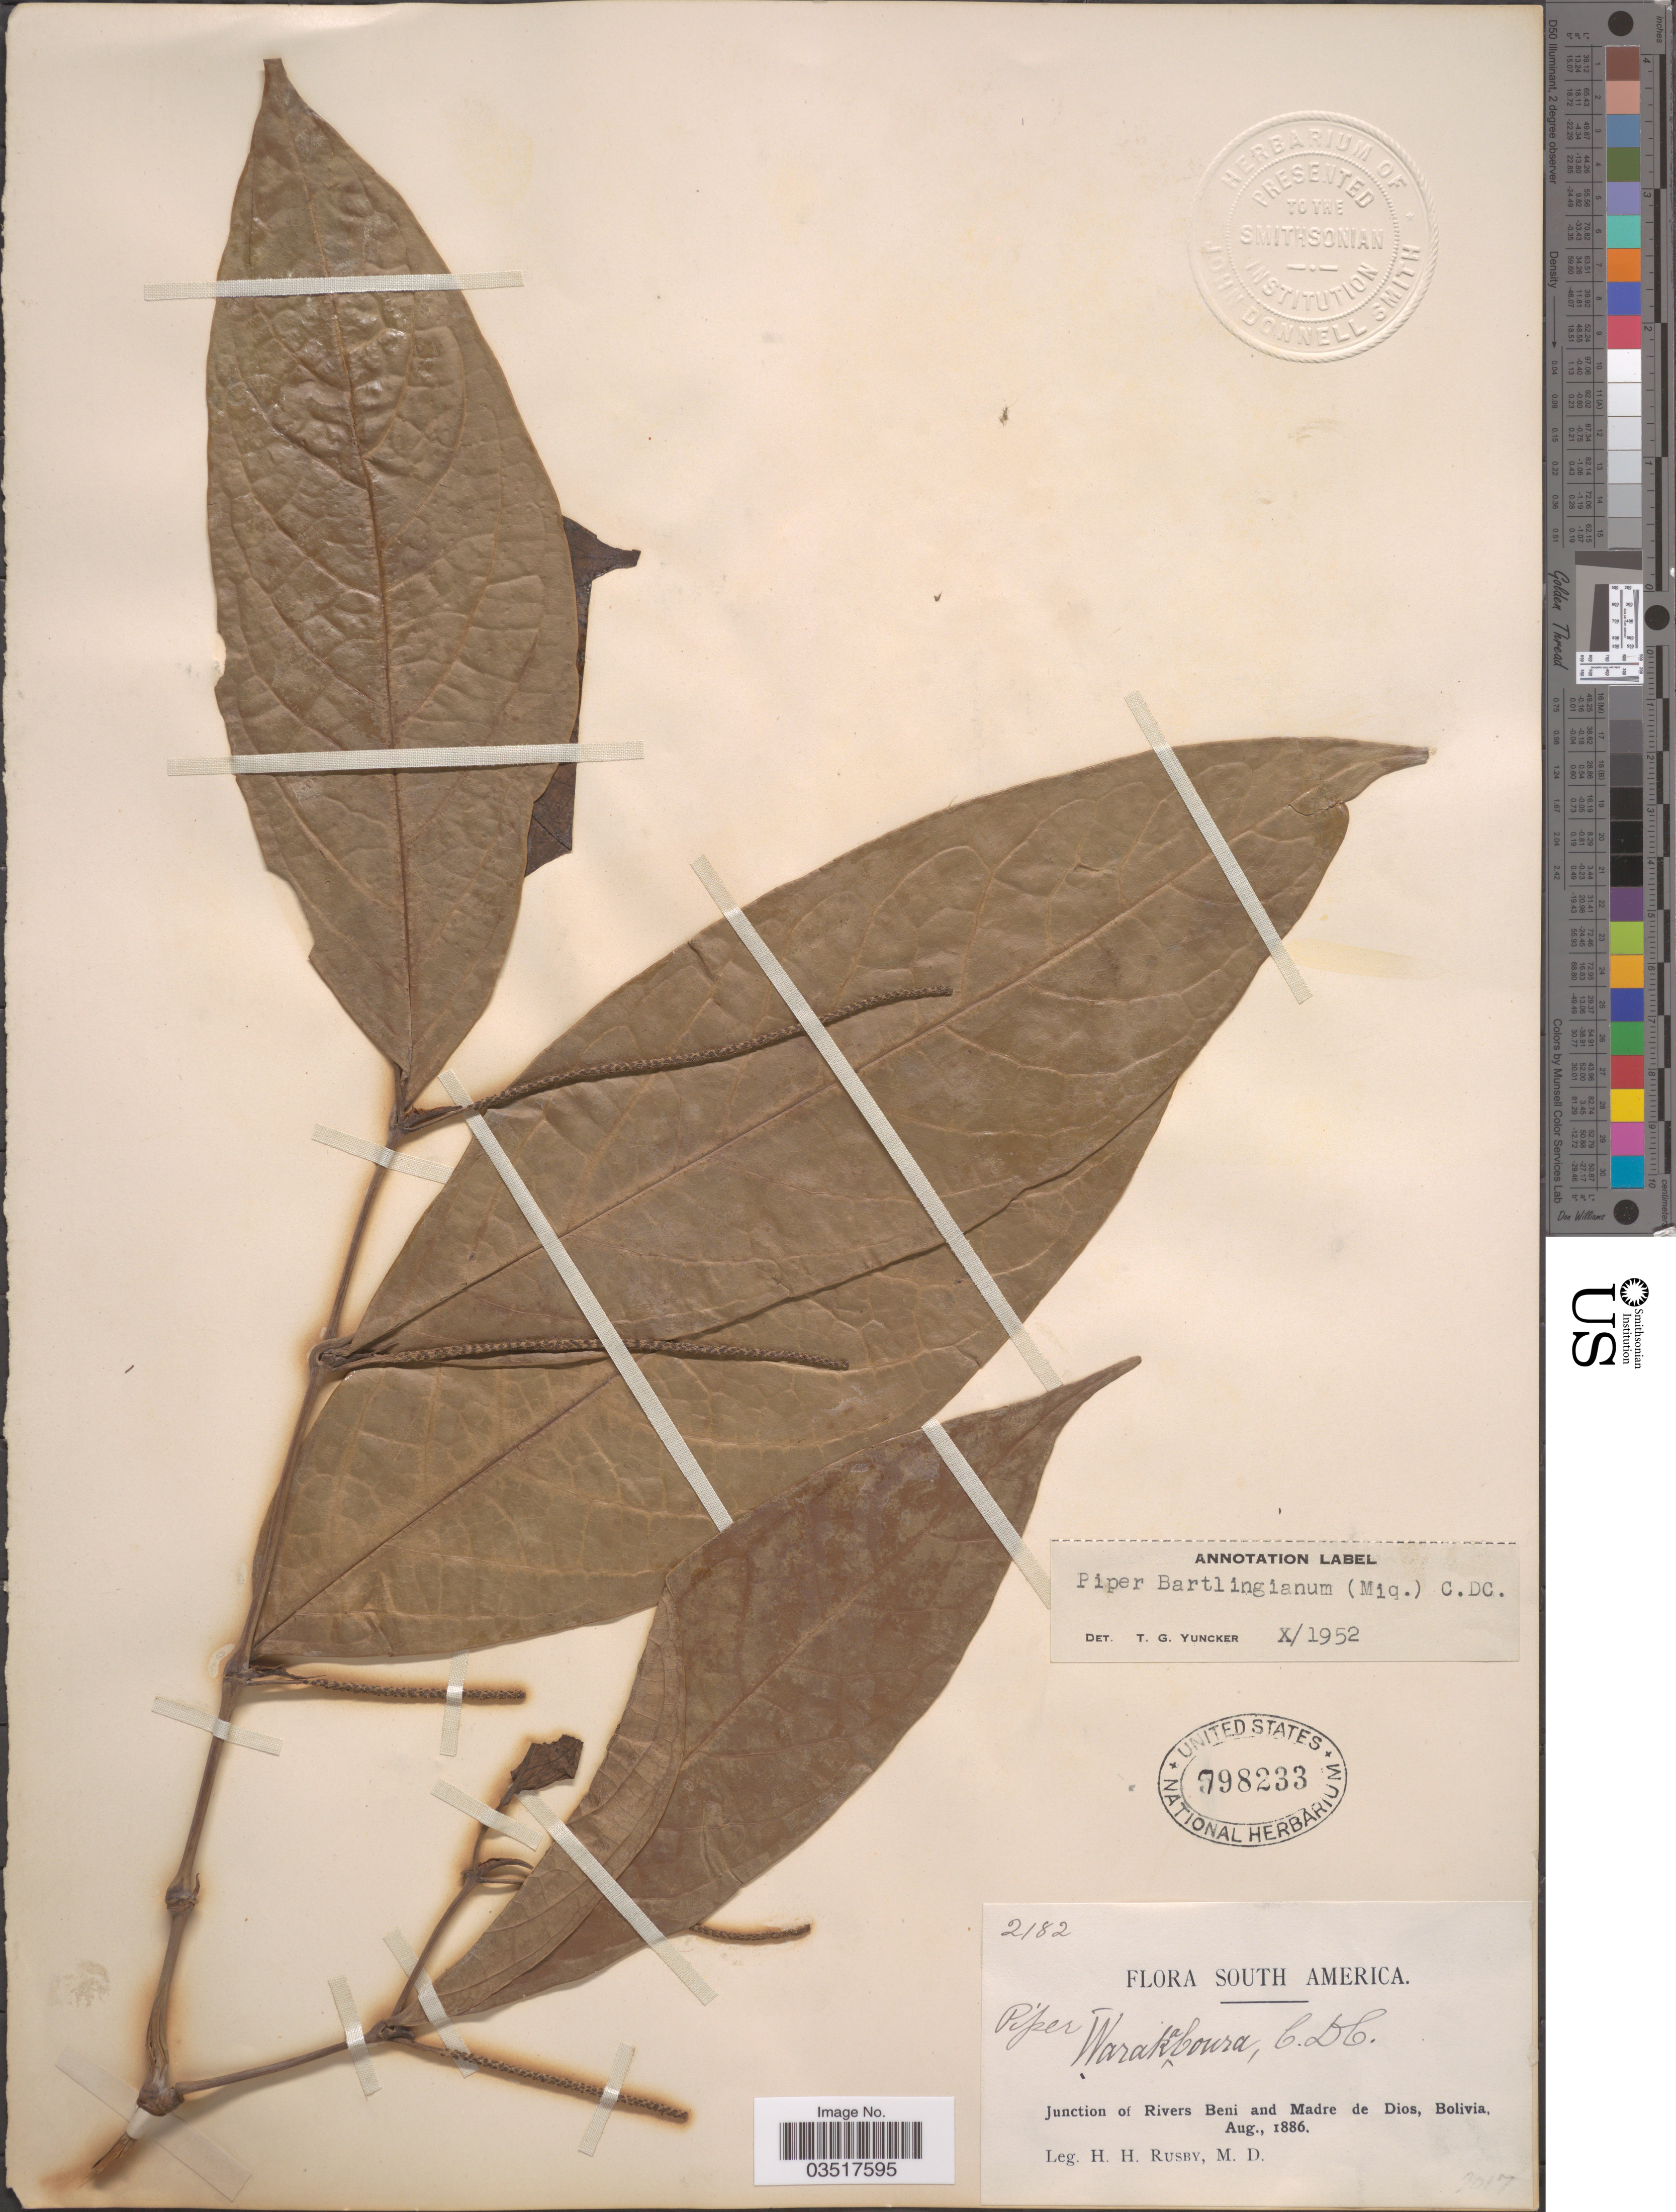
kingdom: Plantae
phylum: Tracheophyta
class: Magnoliopsida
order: Piperales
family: Piperaceae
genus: Piper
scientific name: Piper bartlingianum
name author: (Miq.) C. DC.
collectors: H. H. Rusby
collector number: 2182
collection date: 1886-08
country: Bolivia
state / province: Beni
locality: Junction of Rivers Beni and Madre de Dios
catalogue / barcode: US 798233